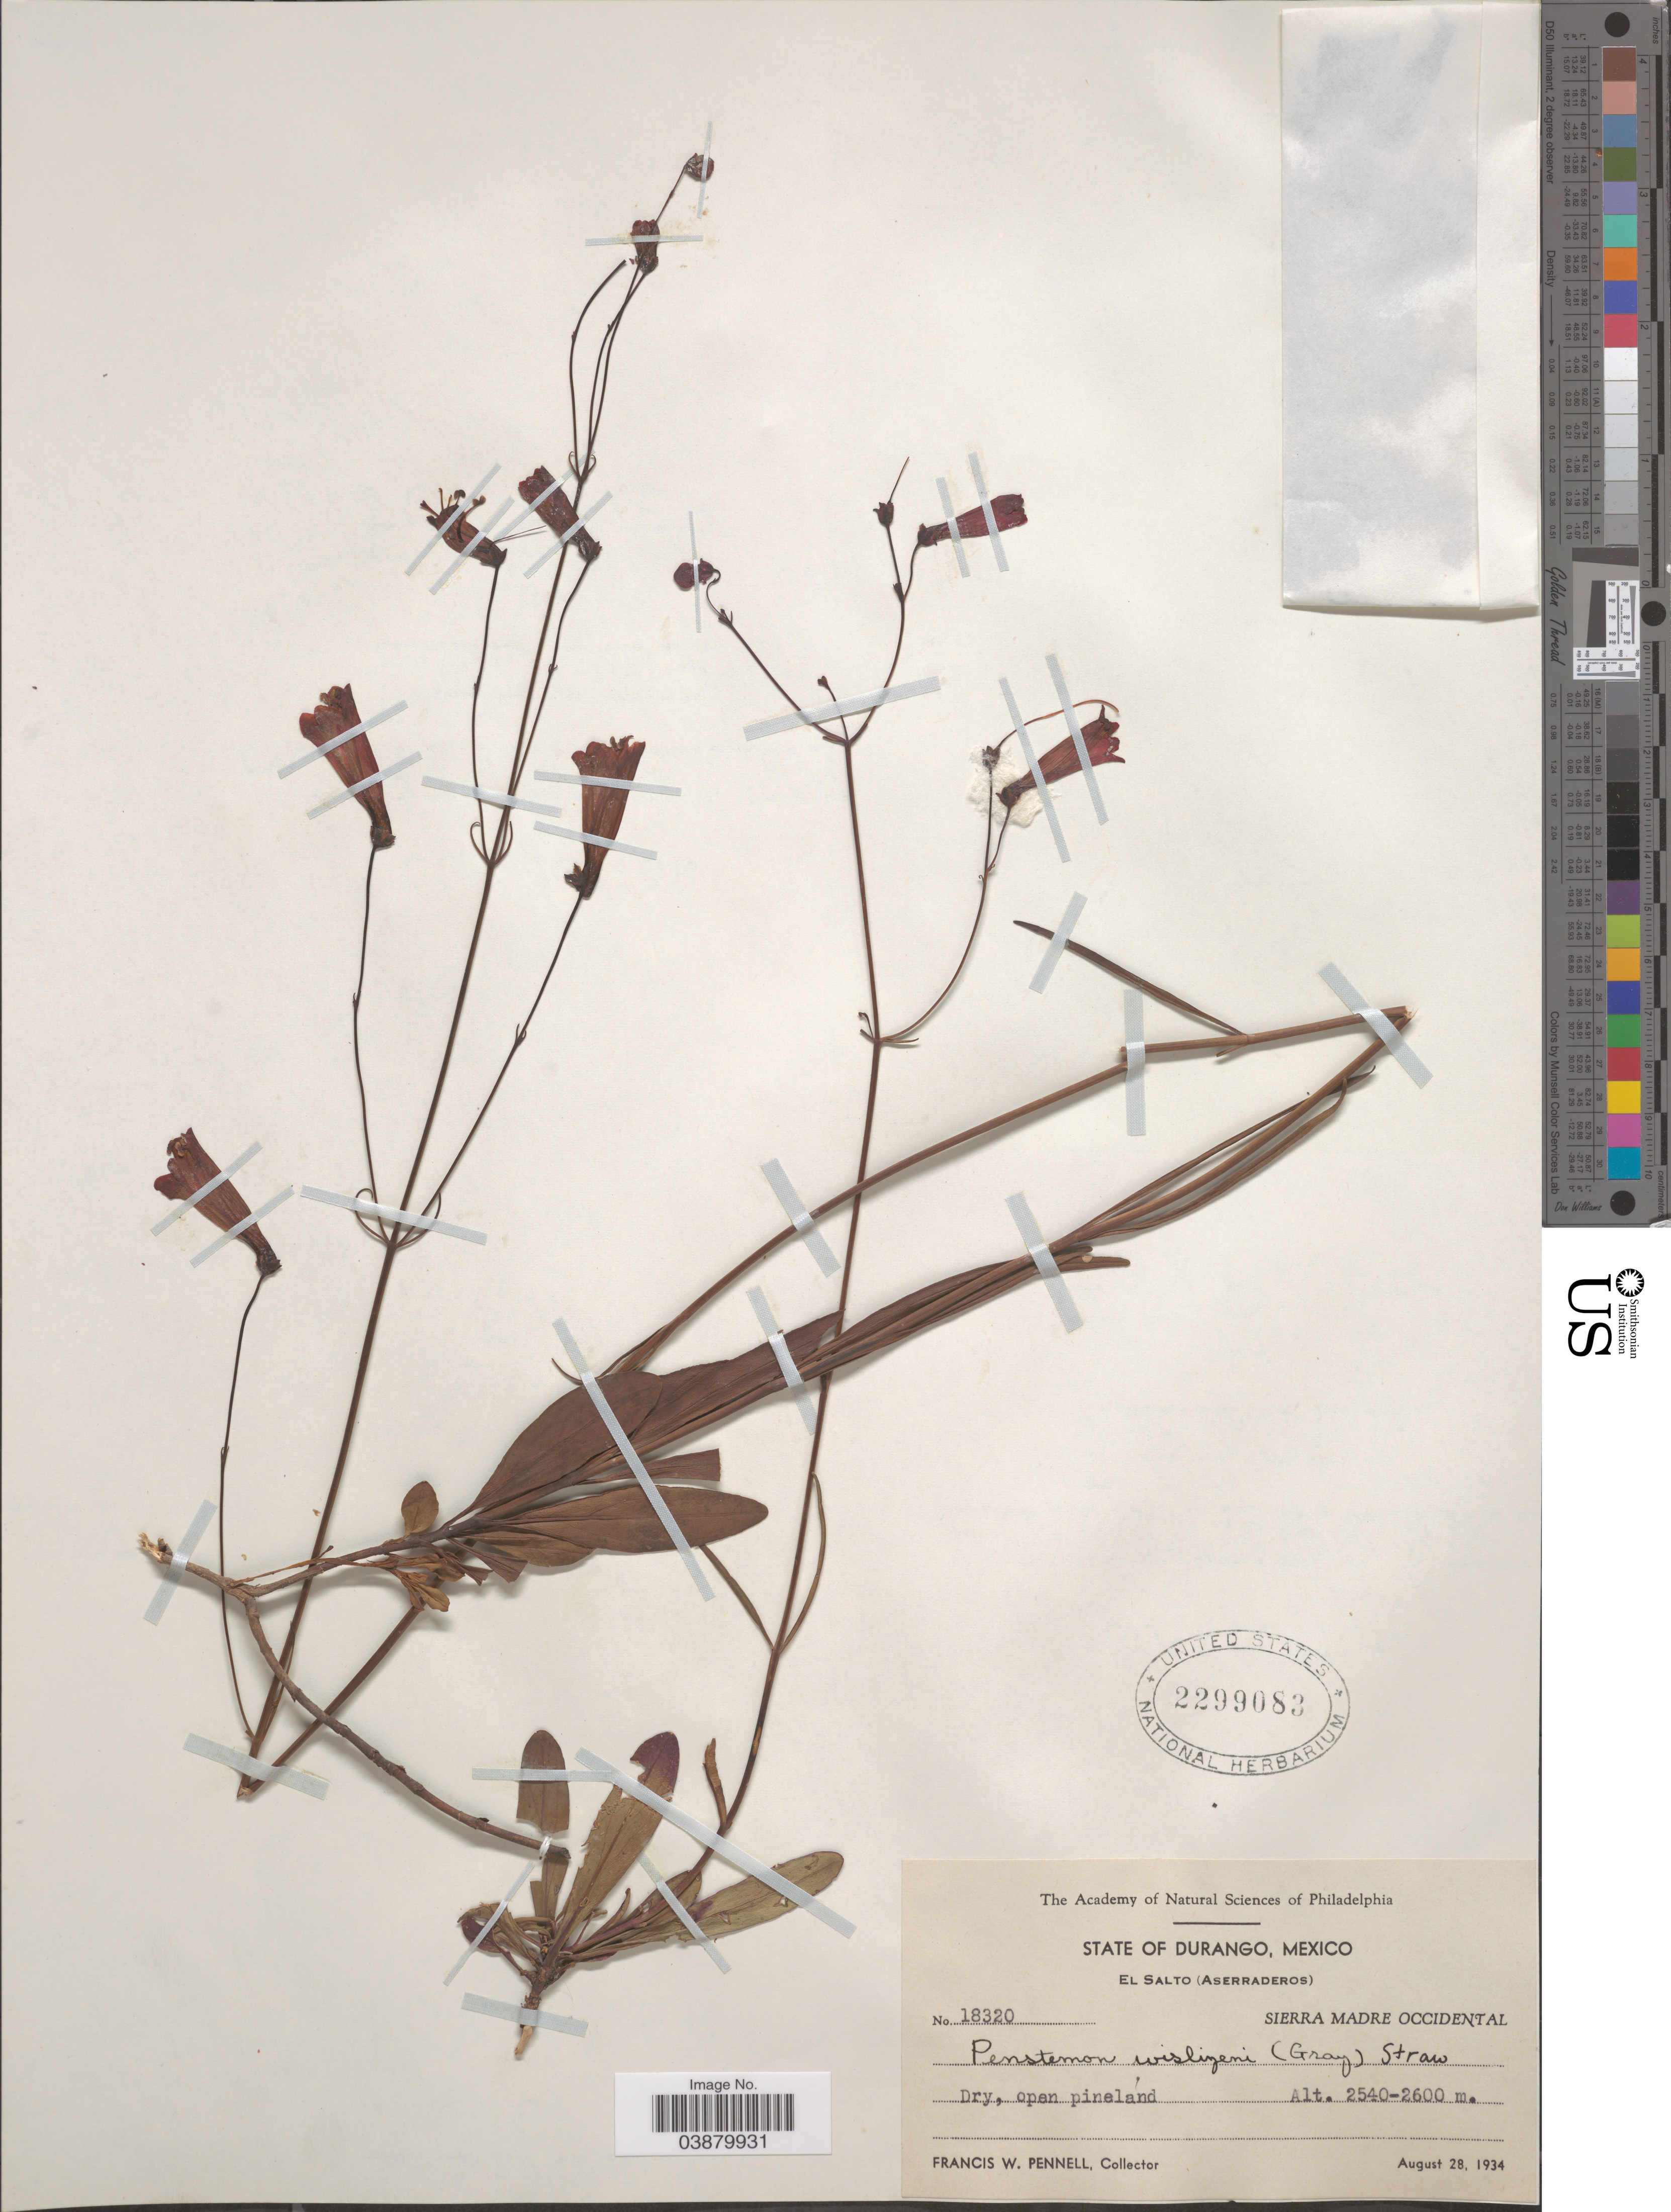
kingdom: Plantae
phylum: Tracheophyta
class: Magnoliopsida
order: Lamiales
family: Plantaginaceae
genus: Penstemon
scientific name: Penstemon wislizenii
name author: (A. Gray) Straw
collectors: F. W. Pennell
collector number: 18320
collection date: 1934-08-28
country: Mexico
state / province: Durango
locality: El Salto (Aserraderos). Sierra Madre Occidental.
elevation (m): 2540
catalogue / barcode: US 2299083